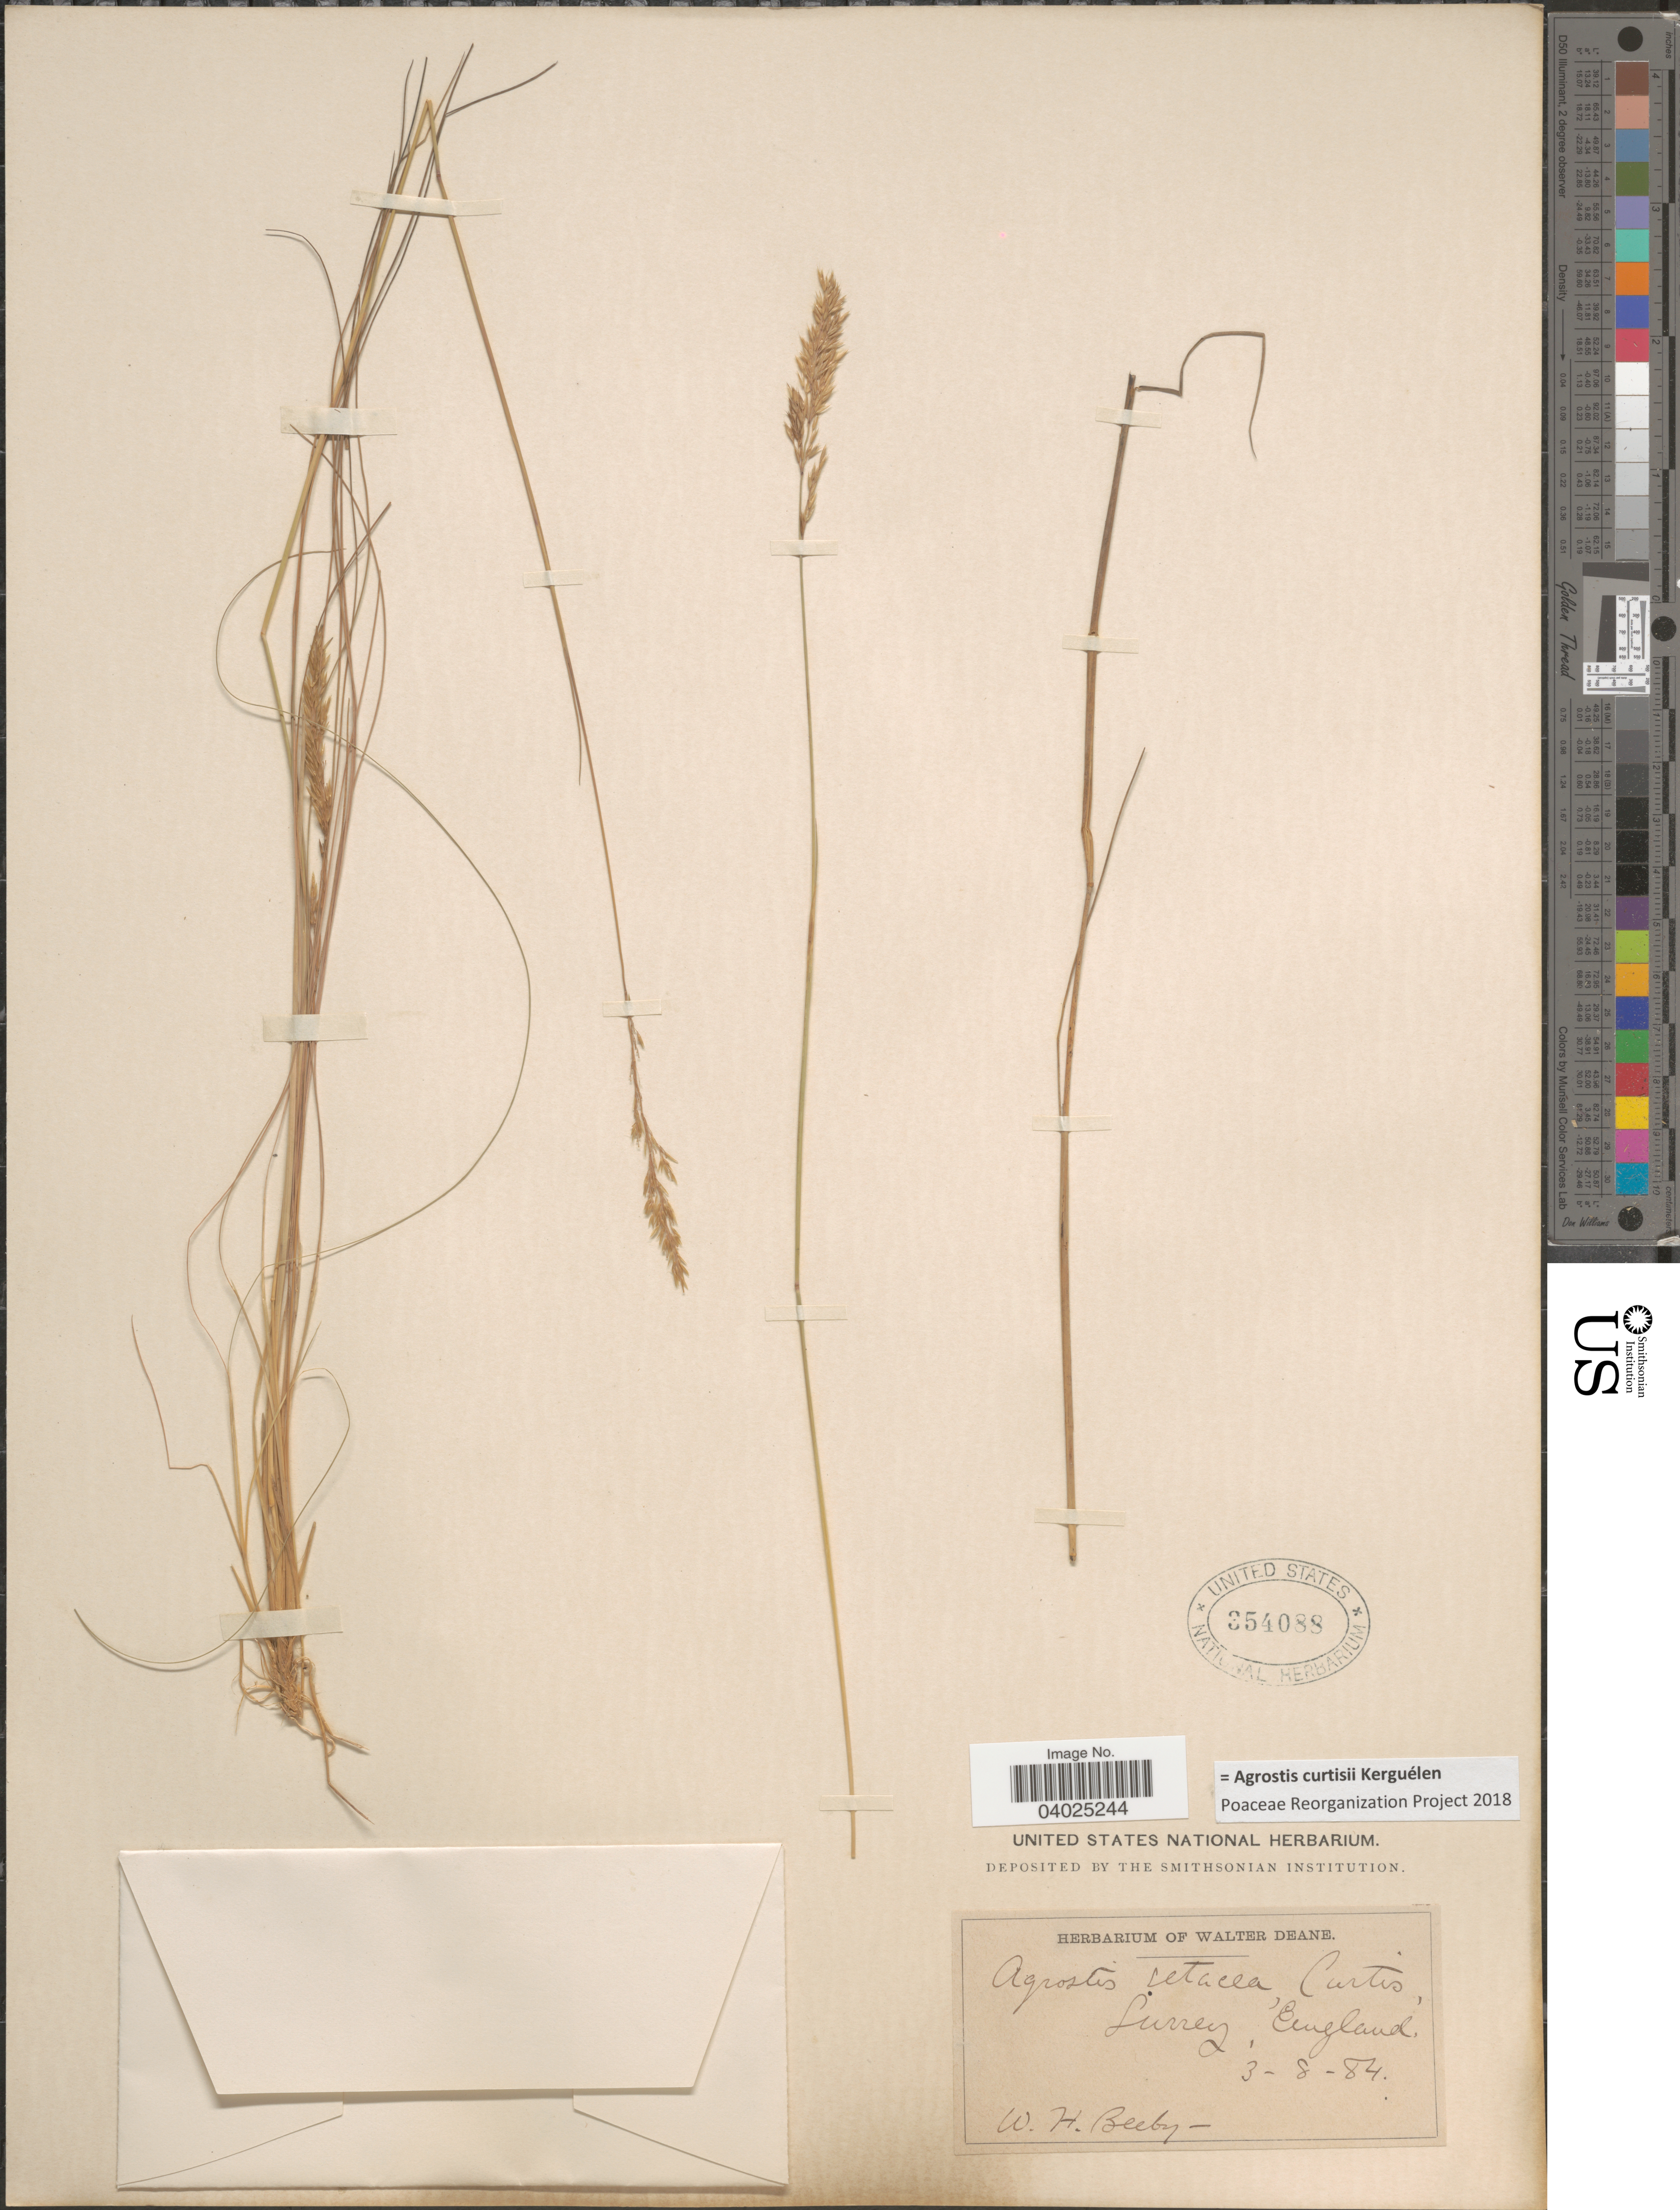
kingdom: Plantae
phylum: Tracheophyta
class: Liliopsida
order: Poales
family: Poaceae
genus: Alpagrostis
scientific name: Alpagrostis curtisii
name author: (Kerguélen) P.M. Peterson et al.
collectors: W. Beeby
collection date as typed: Transcribed d/m/y: 3/8/84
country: United Kingdom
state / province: England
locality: Surrey.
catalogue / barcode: US 354088